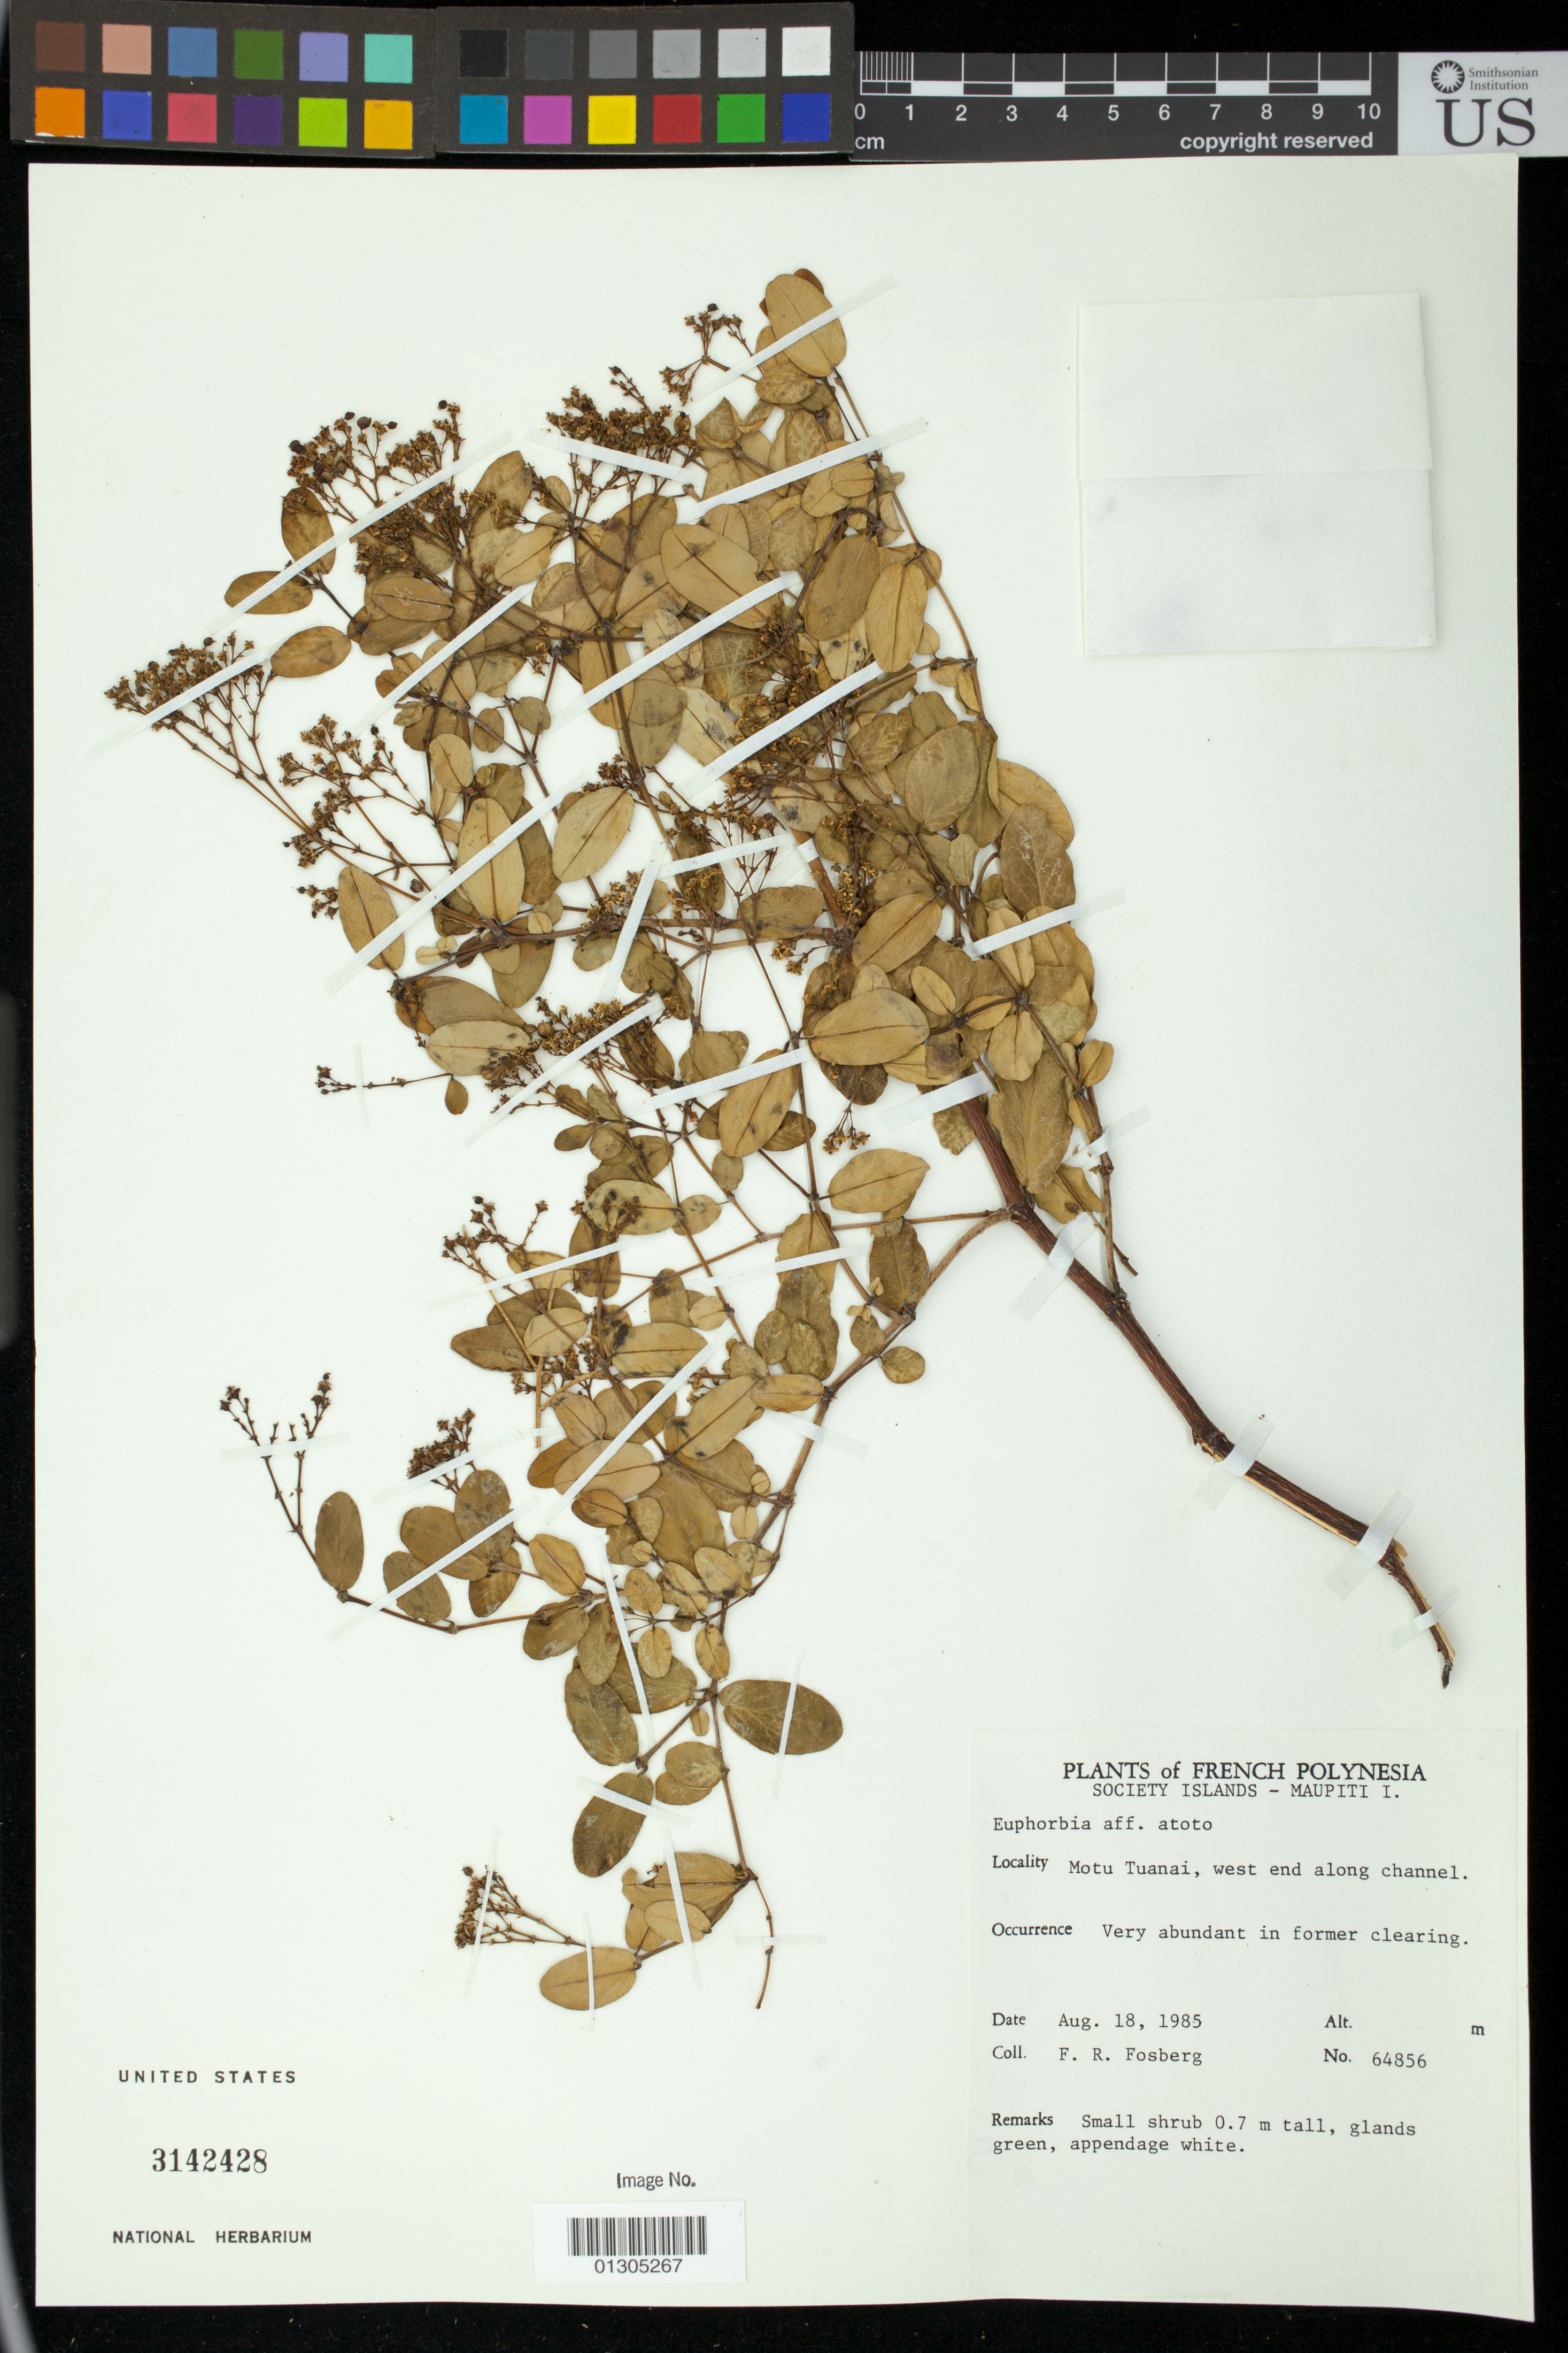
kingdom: Plantae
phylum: Tracheophyta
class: Magnoliopsida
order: Malpighiales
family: Euphorbiaceae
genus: Euphorbia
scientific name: Euphorbia atoto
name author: G. Forst.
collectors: F. R. Fosberg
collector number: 64856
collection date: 1985-08-18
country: French Polynesia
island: Maupiti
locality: Maupiti I.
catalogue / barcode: US 3142428